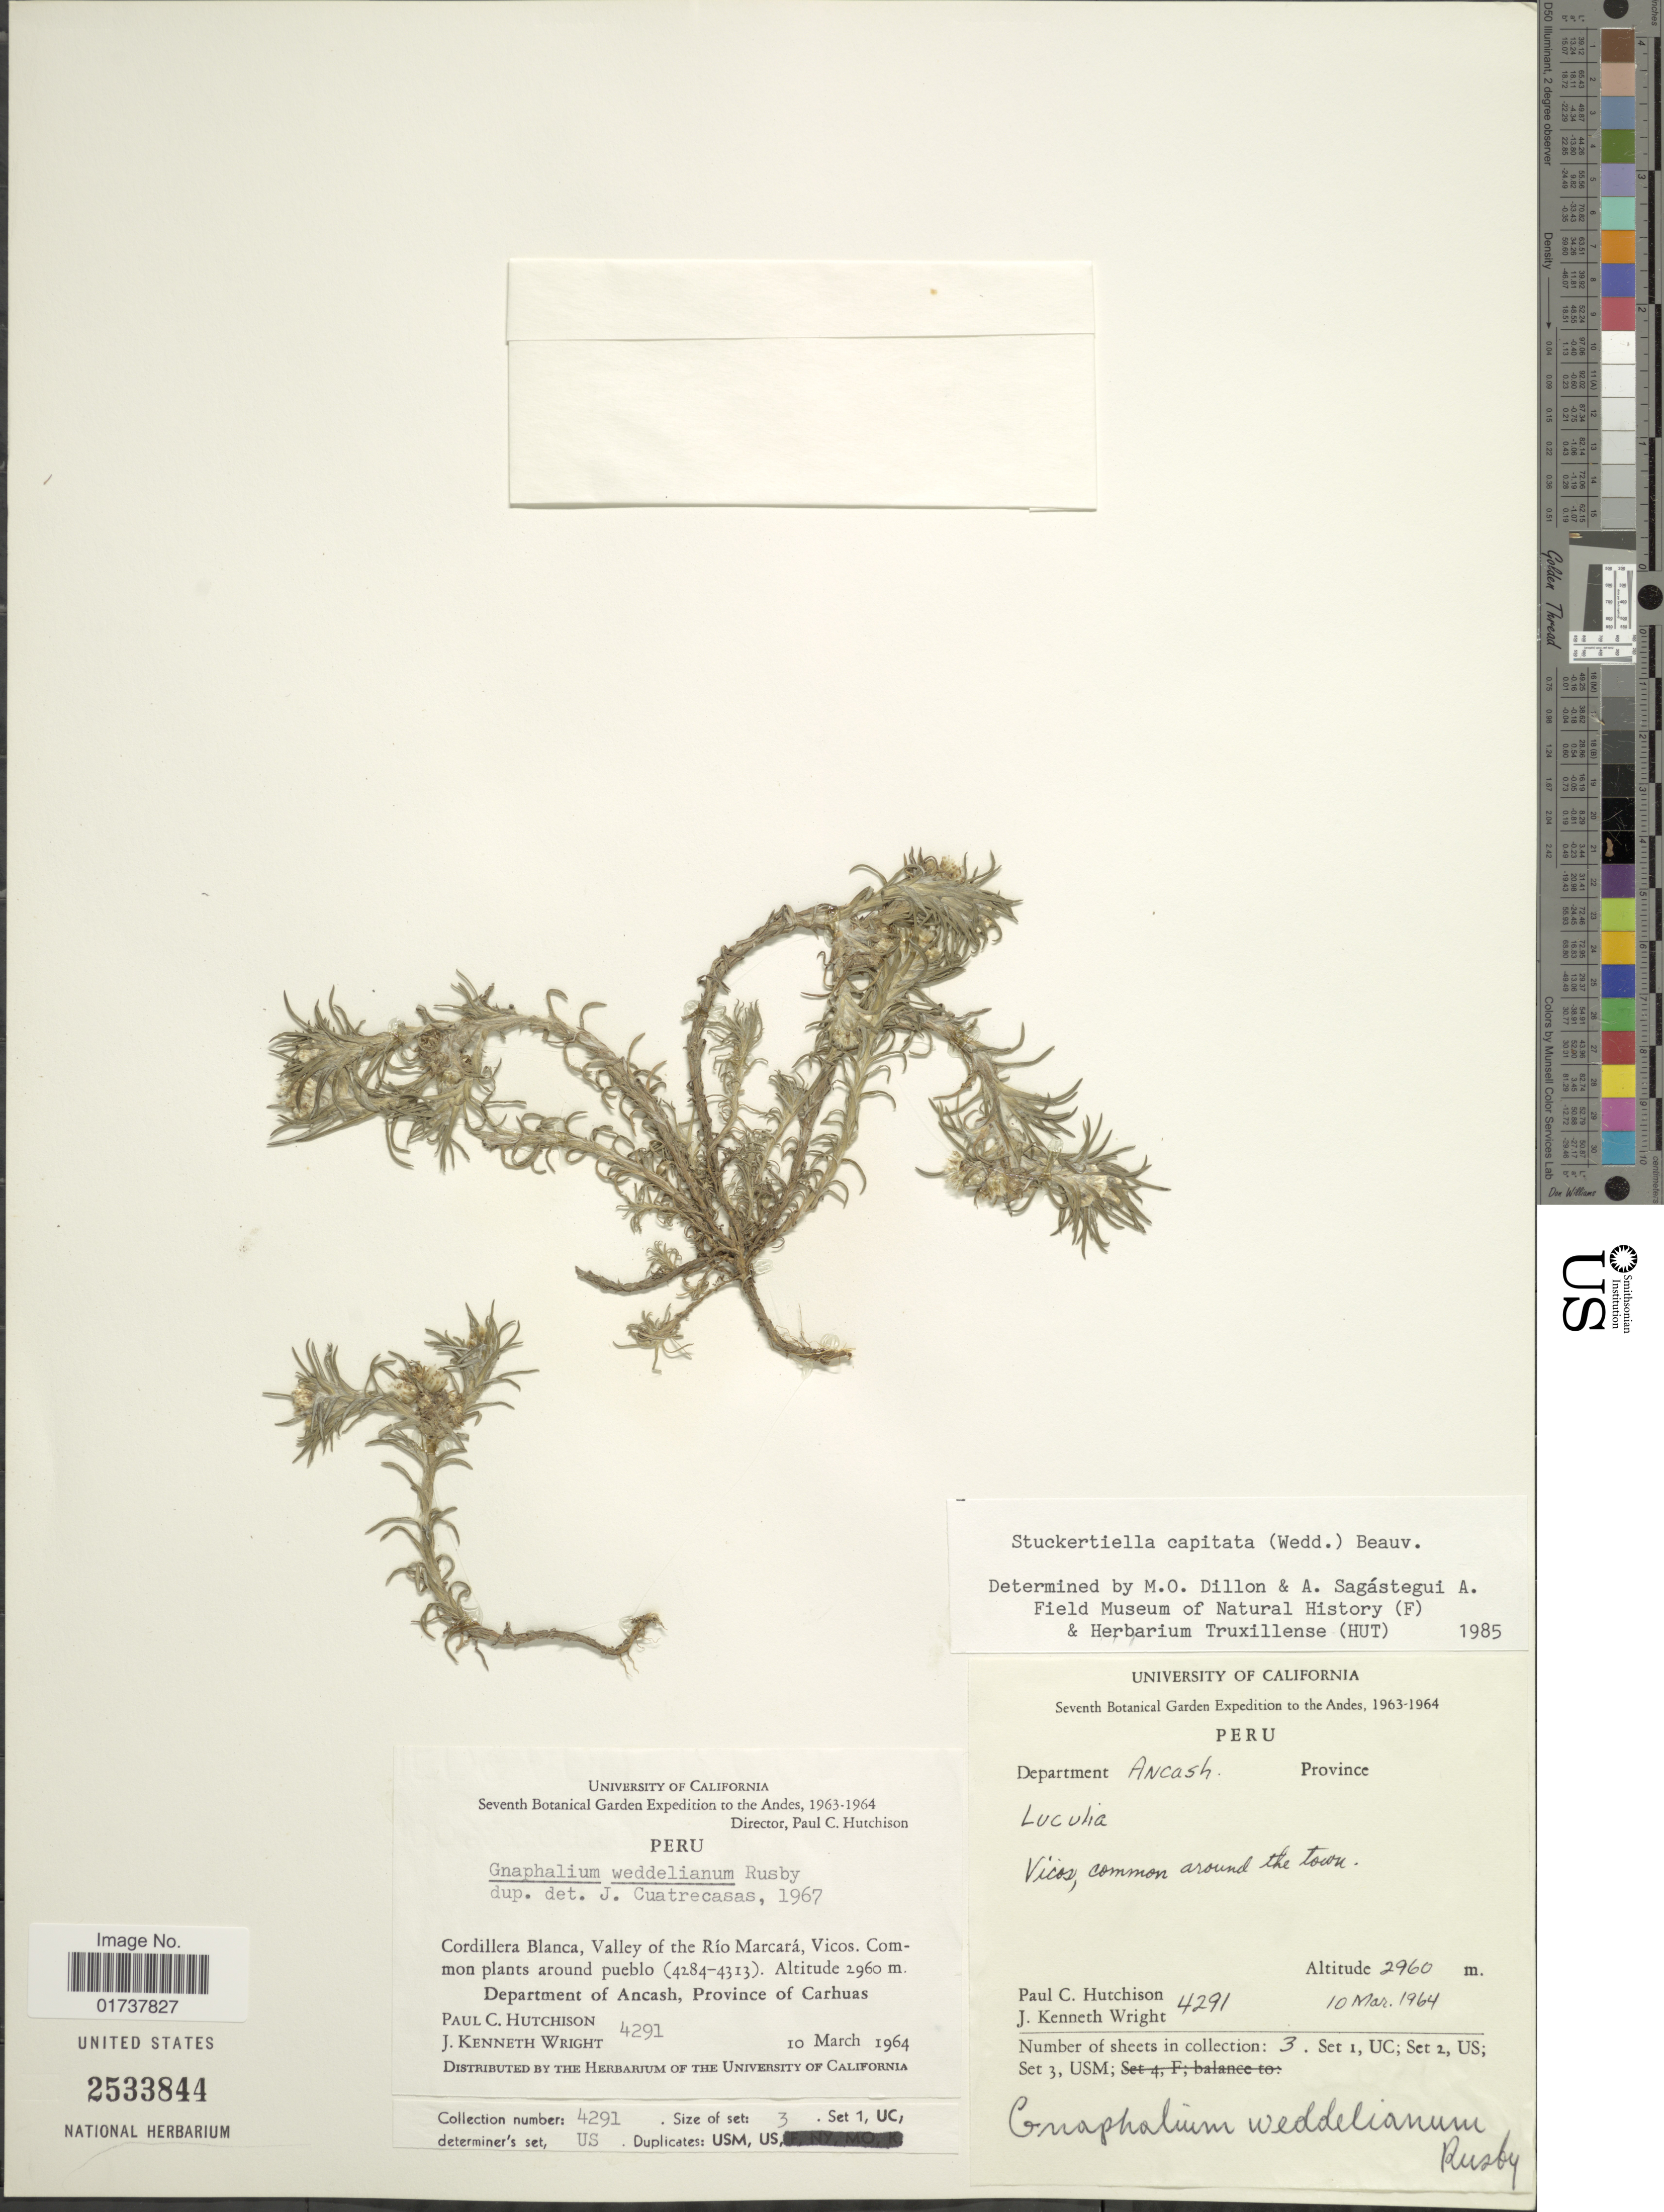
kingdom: Plantae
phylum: Tracheophyta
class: Magnoliopsida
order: Asterales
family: Asteraceae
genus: Stuckertiella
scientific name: Stuckertiella capitata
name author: (Wedd.) P. Beauv.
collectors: P. C. Hutchison & J. K. Wright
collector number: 4291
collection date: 1964-03-10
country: Peru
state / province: Ancash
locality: Vicos, Department Ancash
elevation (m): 2960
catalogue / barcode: US 2533844